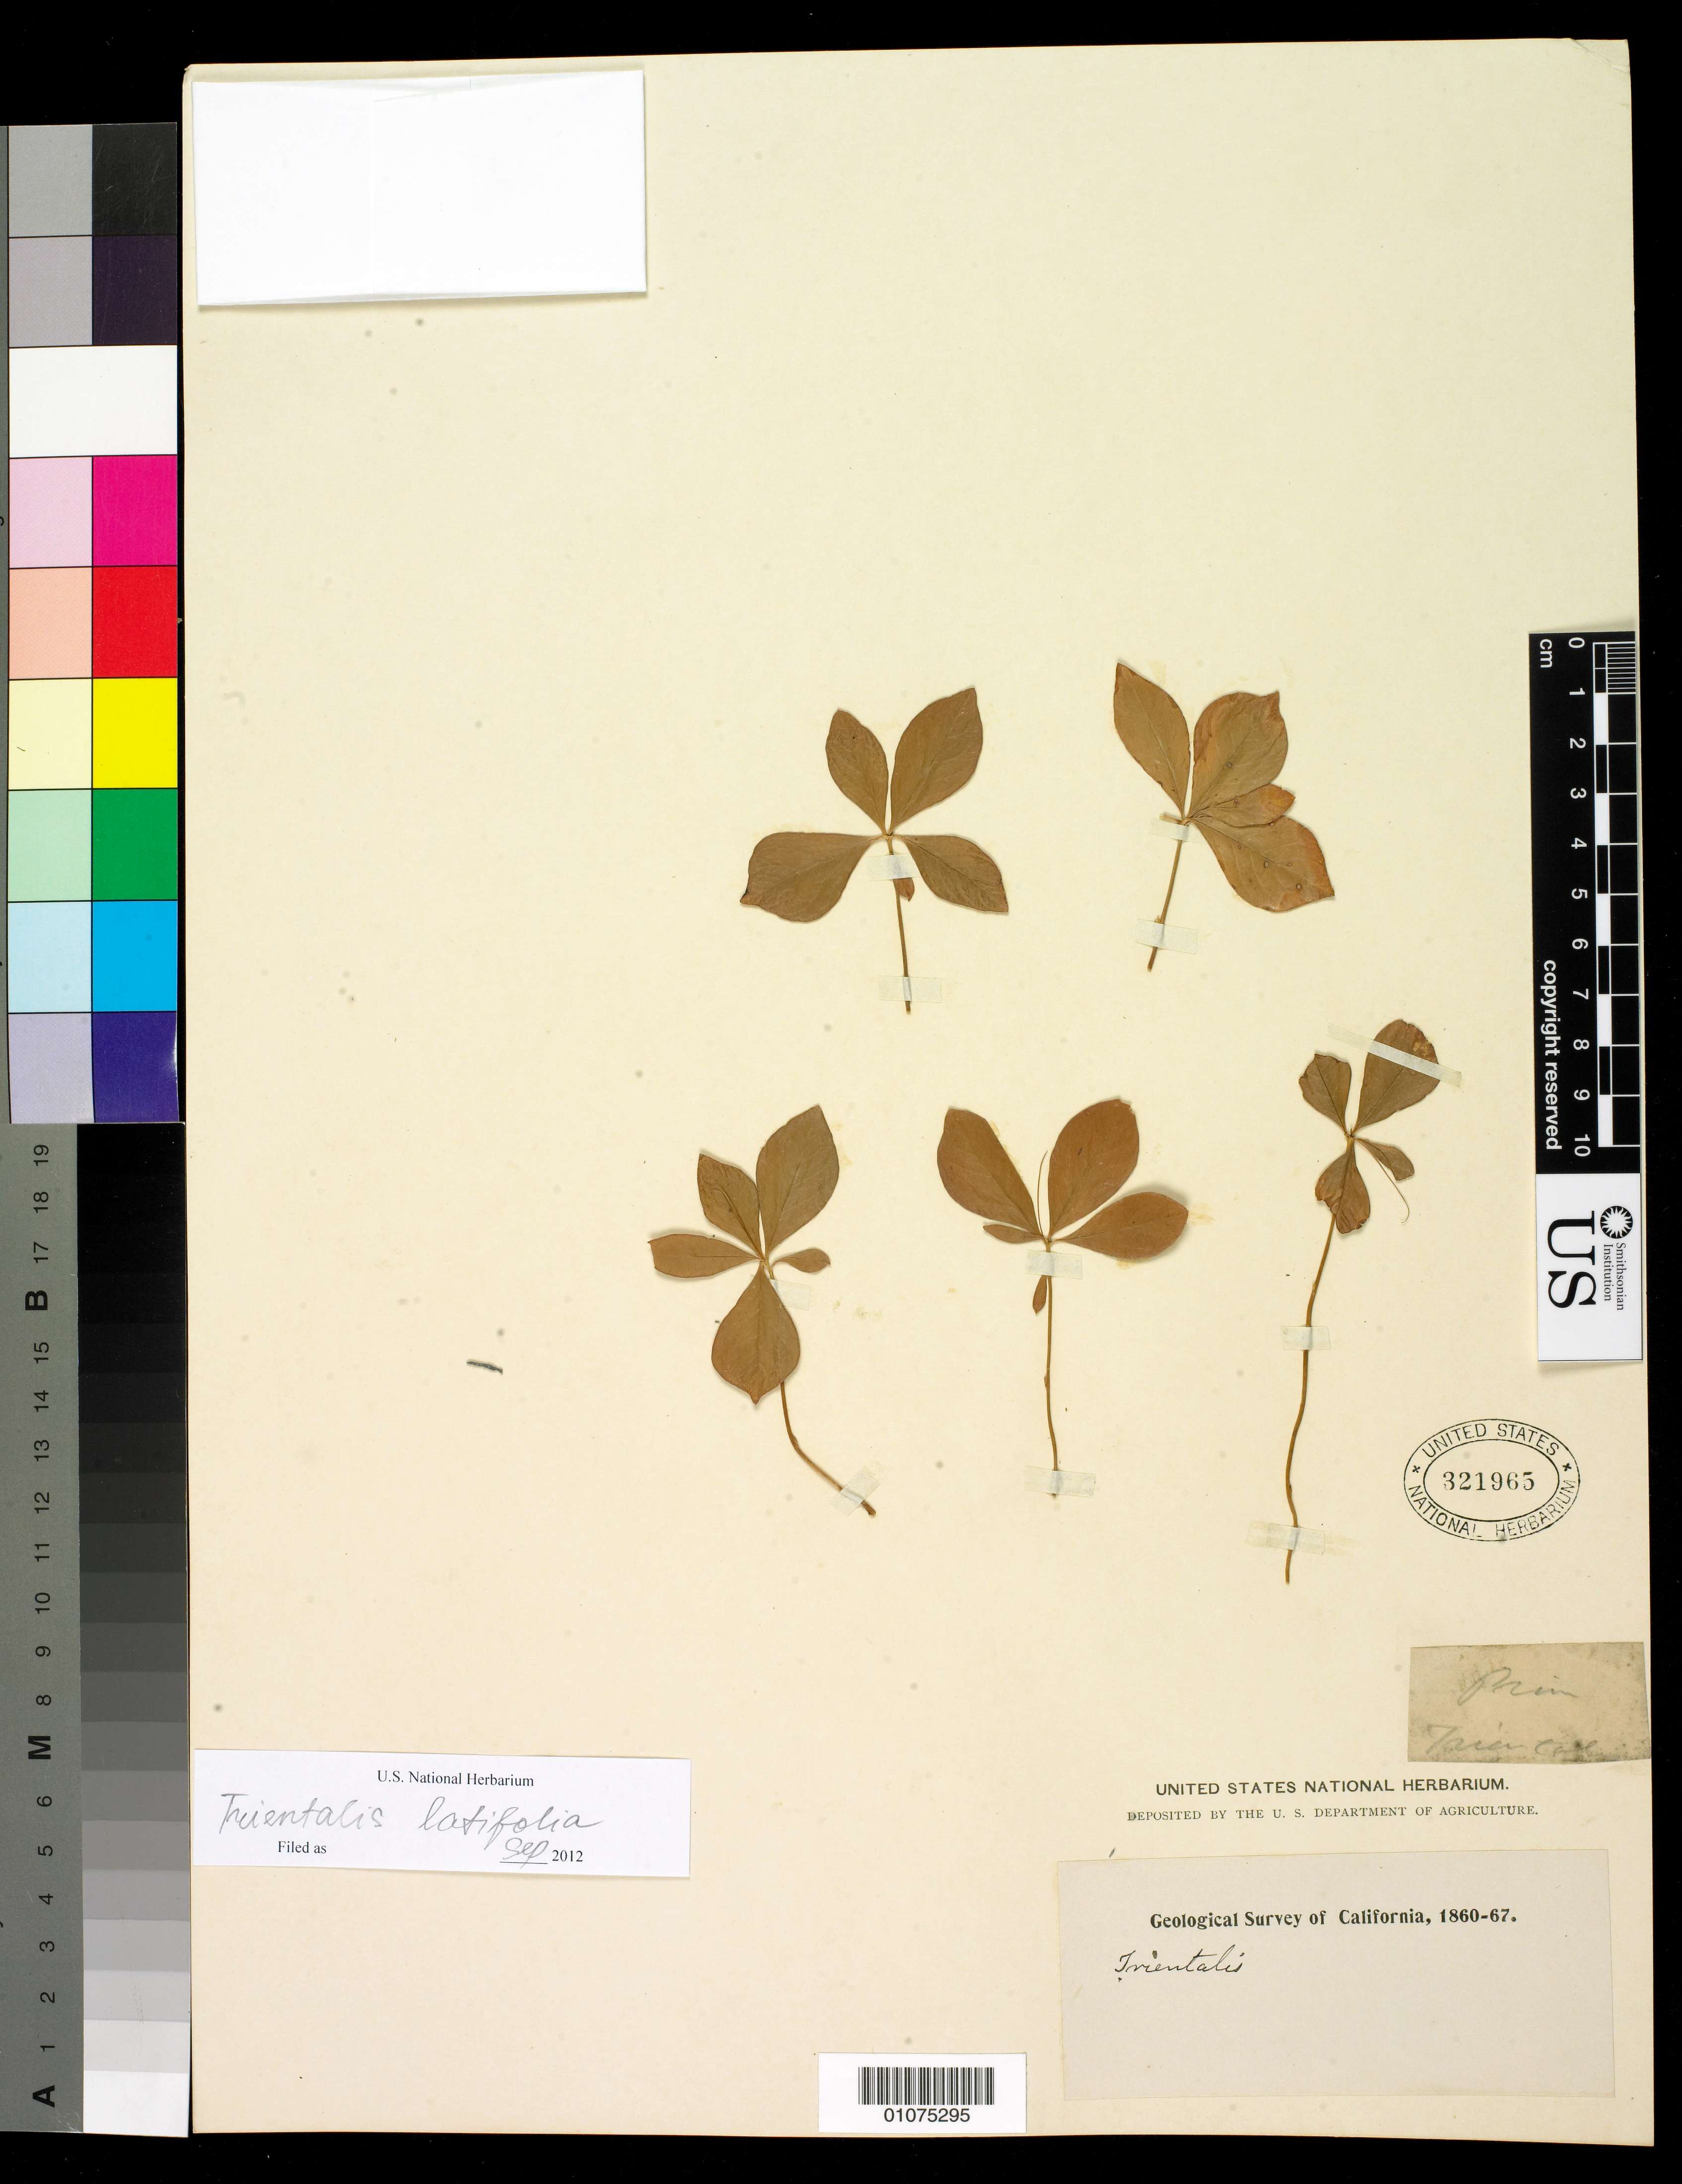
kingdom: Plantae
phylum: Tracheophyta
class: Magnoliopsida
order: Ericales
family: Primulaceae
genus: Trientalis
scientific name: Trientalis latifolia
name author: Hook.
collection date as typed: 1860 to -- --- 1867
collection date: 1860/1867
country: United States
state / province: California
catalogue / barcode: US 321965